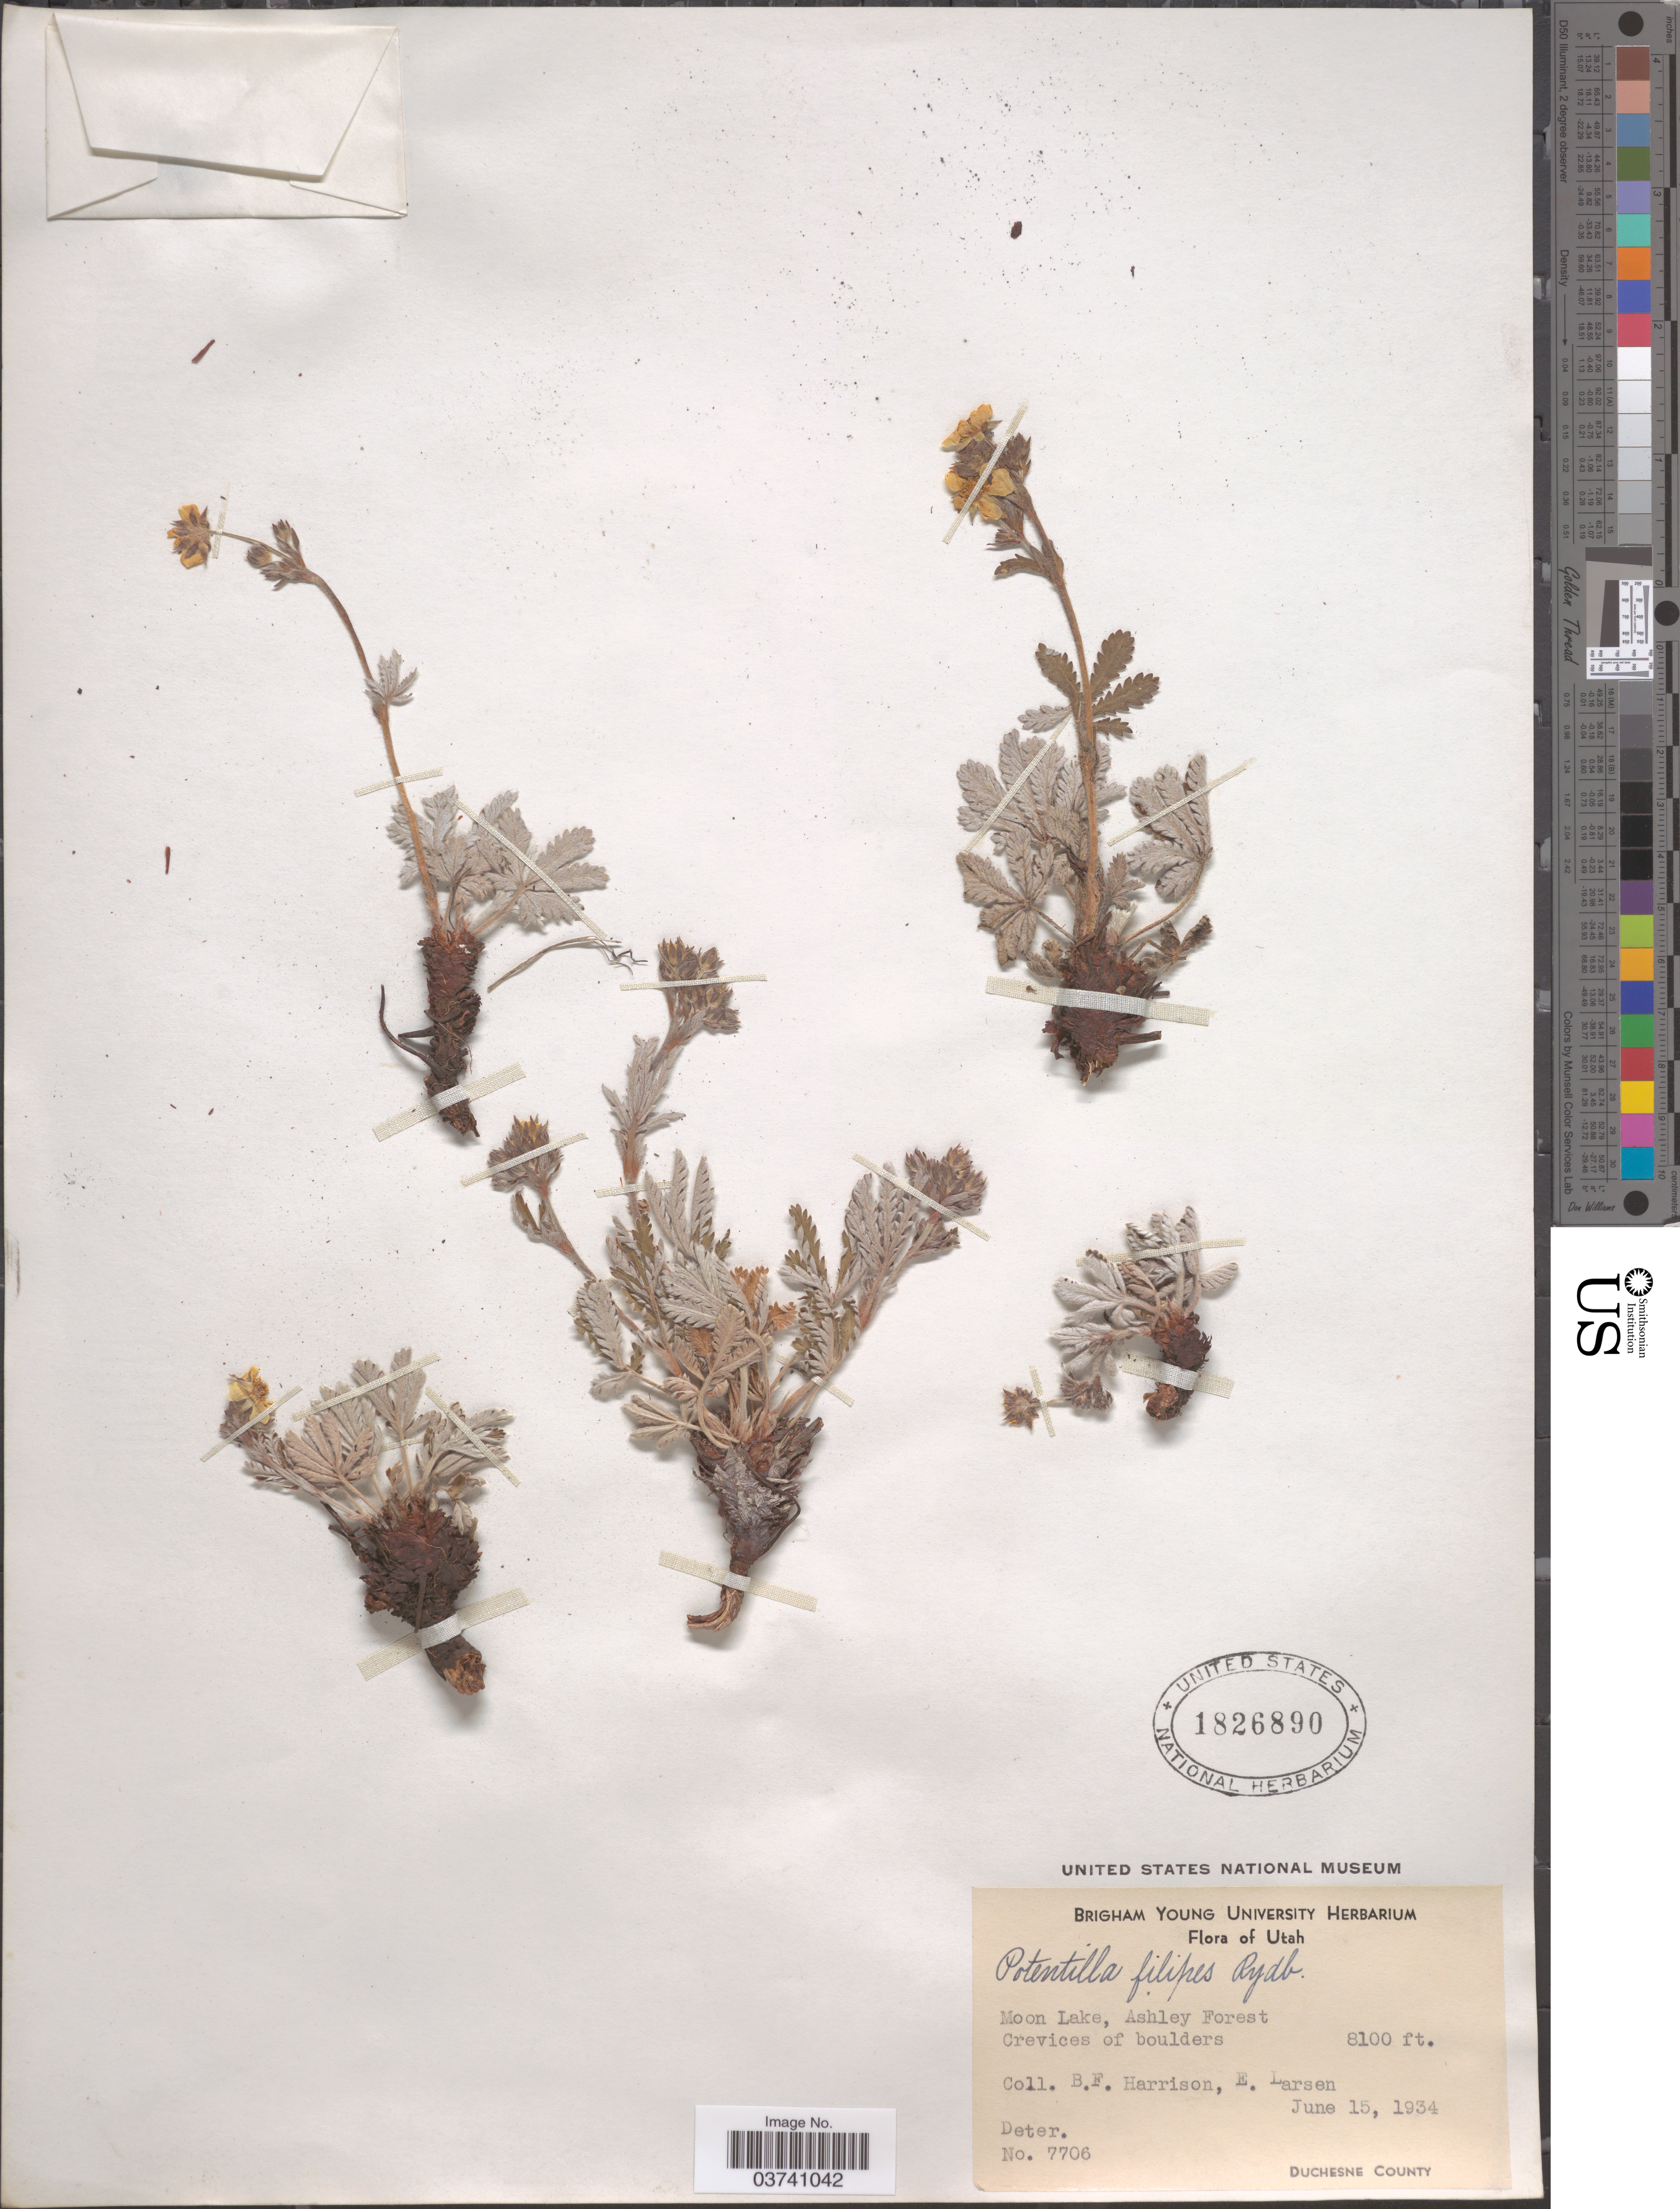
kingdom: Plantae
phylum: Tracheophyta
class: Magnoliopsida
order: Rosales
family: Rosaceae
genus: Potentilla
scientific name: Potentilla pulcherrima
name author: Lehm.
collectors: B. F. Harrison & E. Larsen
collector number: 7706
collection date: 1934-06-15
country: United States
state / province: Utah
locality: Moon Lake, Ashley Forest. Crevices of boulders. Duchesne County.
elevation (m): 2469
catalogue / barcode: US 1826890